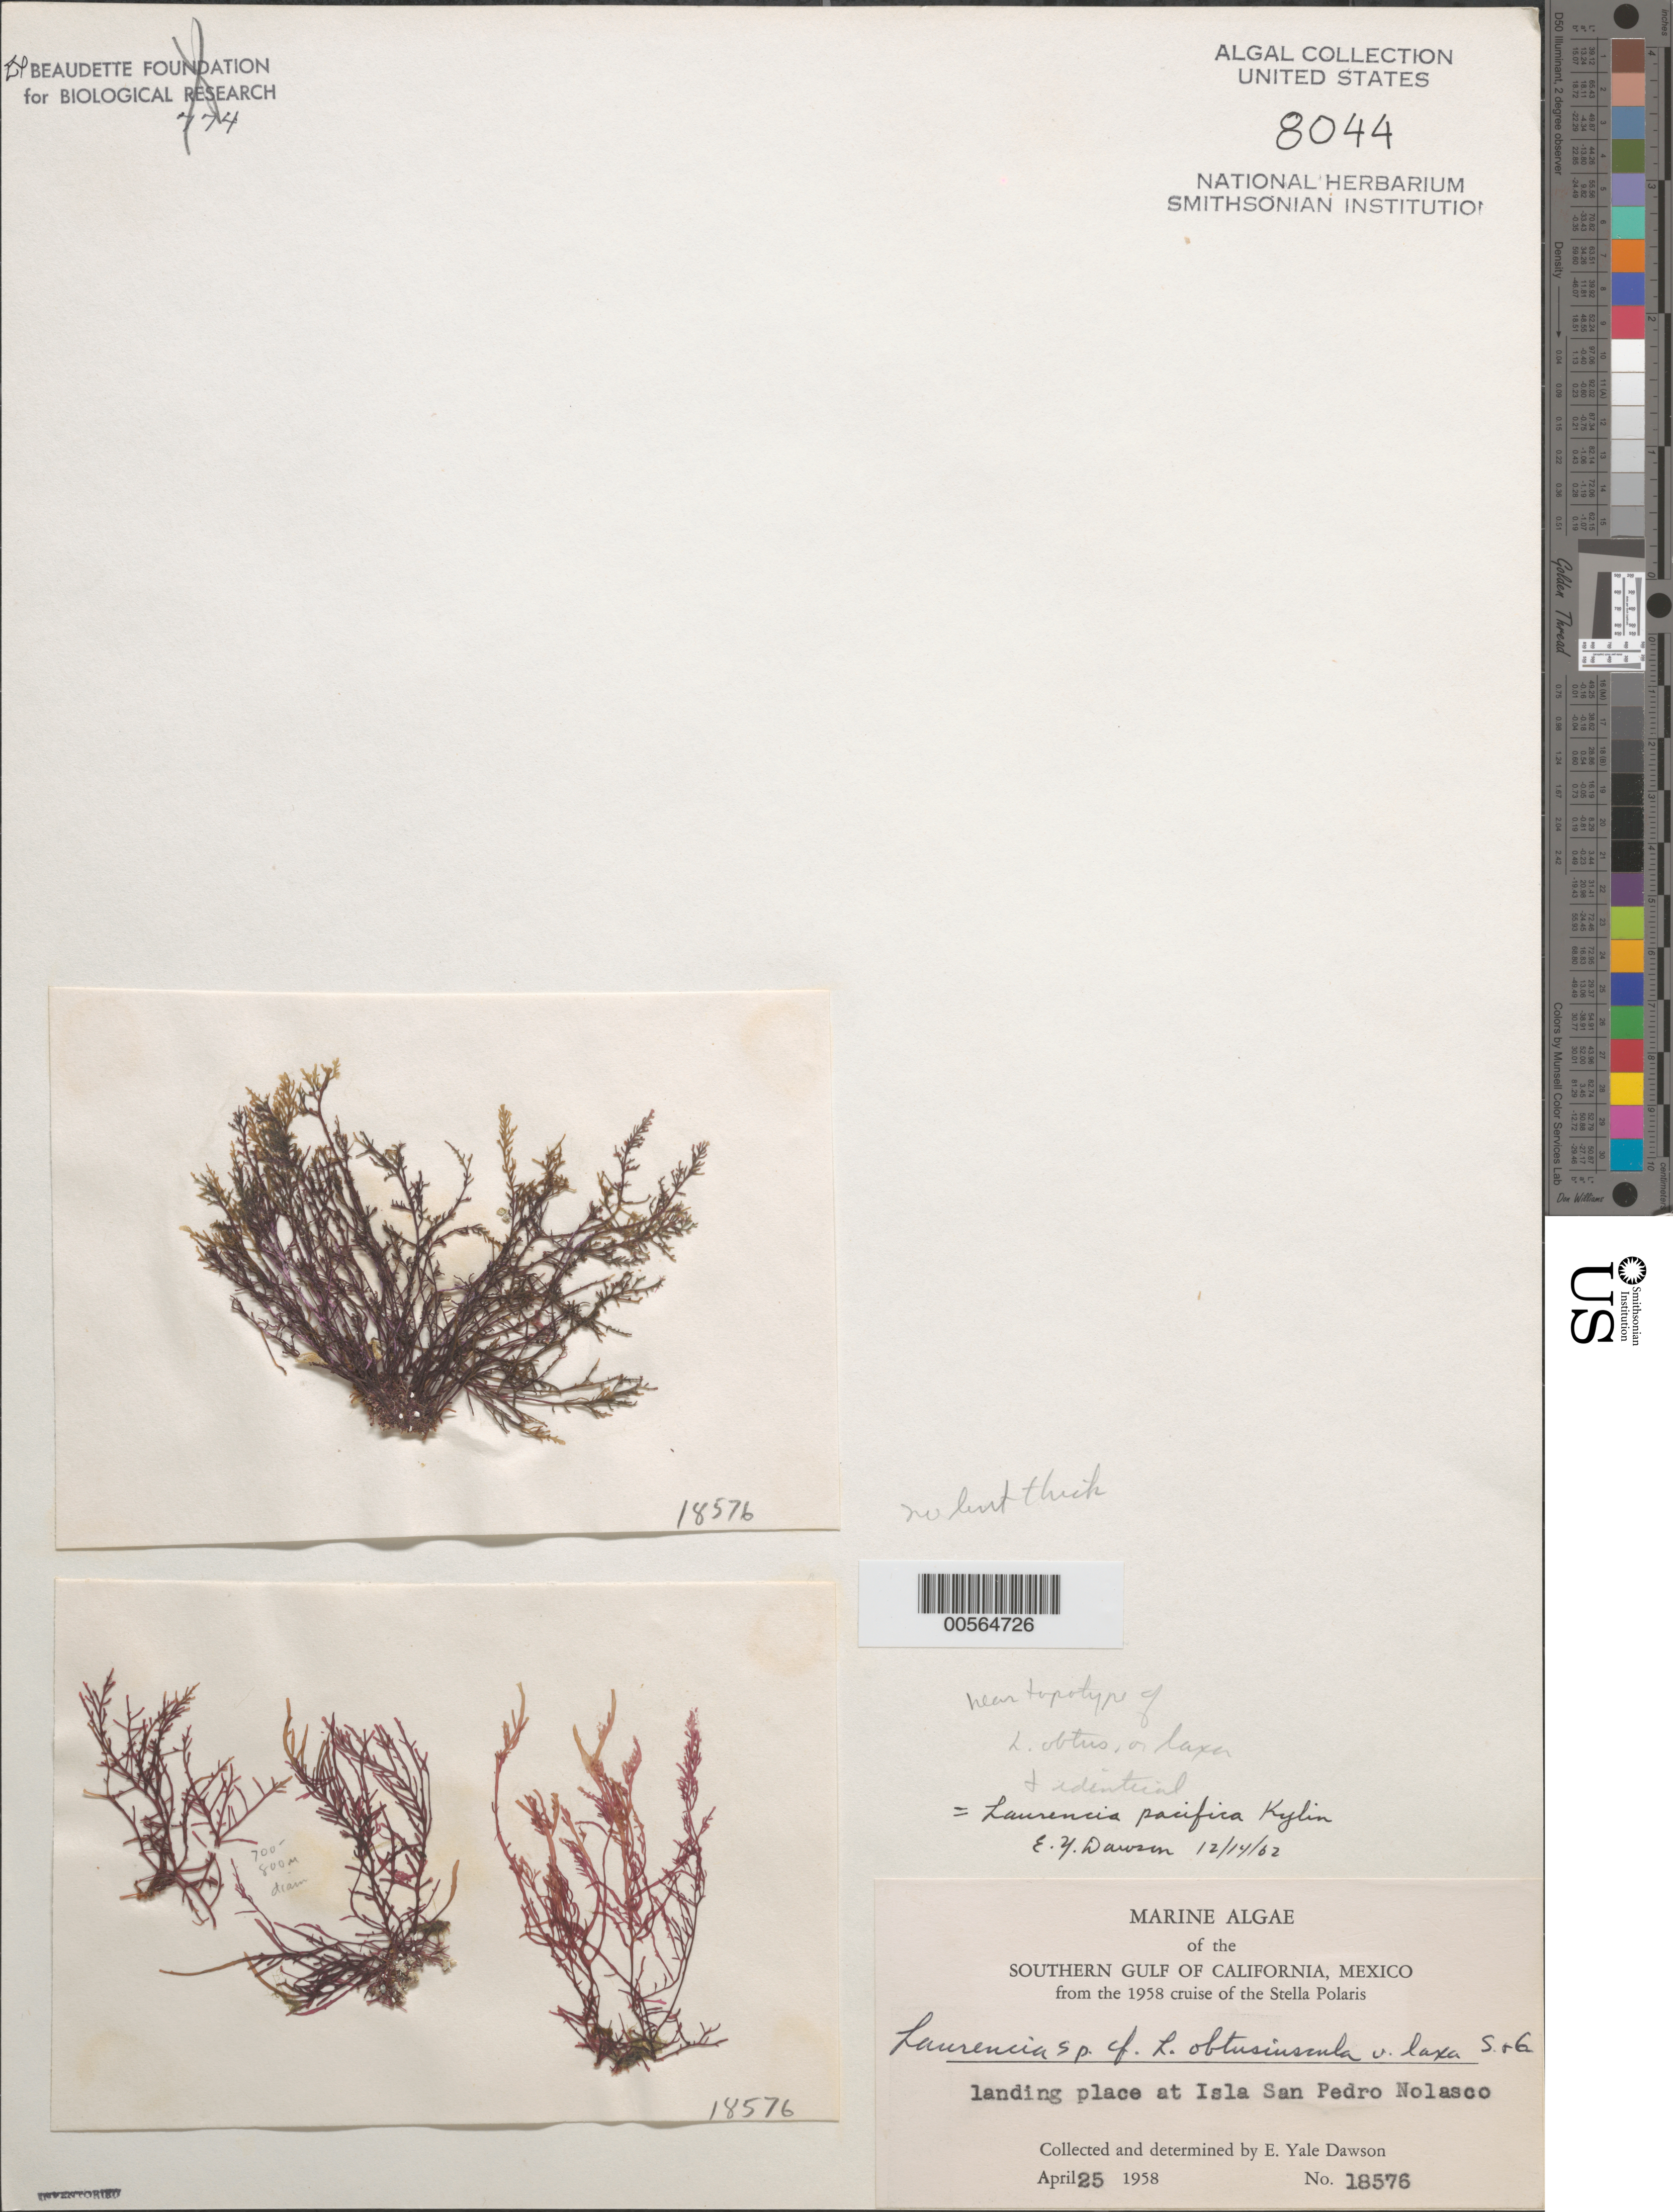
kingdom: Plantae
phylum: Rhodophyta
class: Florideophyceae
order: Ceramiales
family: Rhodomelaceae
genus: Laurencia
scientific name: Laurencia pacifica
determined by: Dawson, E. Y.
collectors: E. Y. Dawson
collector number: EYD 18576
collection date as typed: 25 Apr 1958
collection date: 1958-04-25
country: Mexico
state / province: Sonora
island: Isla San Pedro Nolasco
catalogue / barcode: US 8044